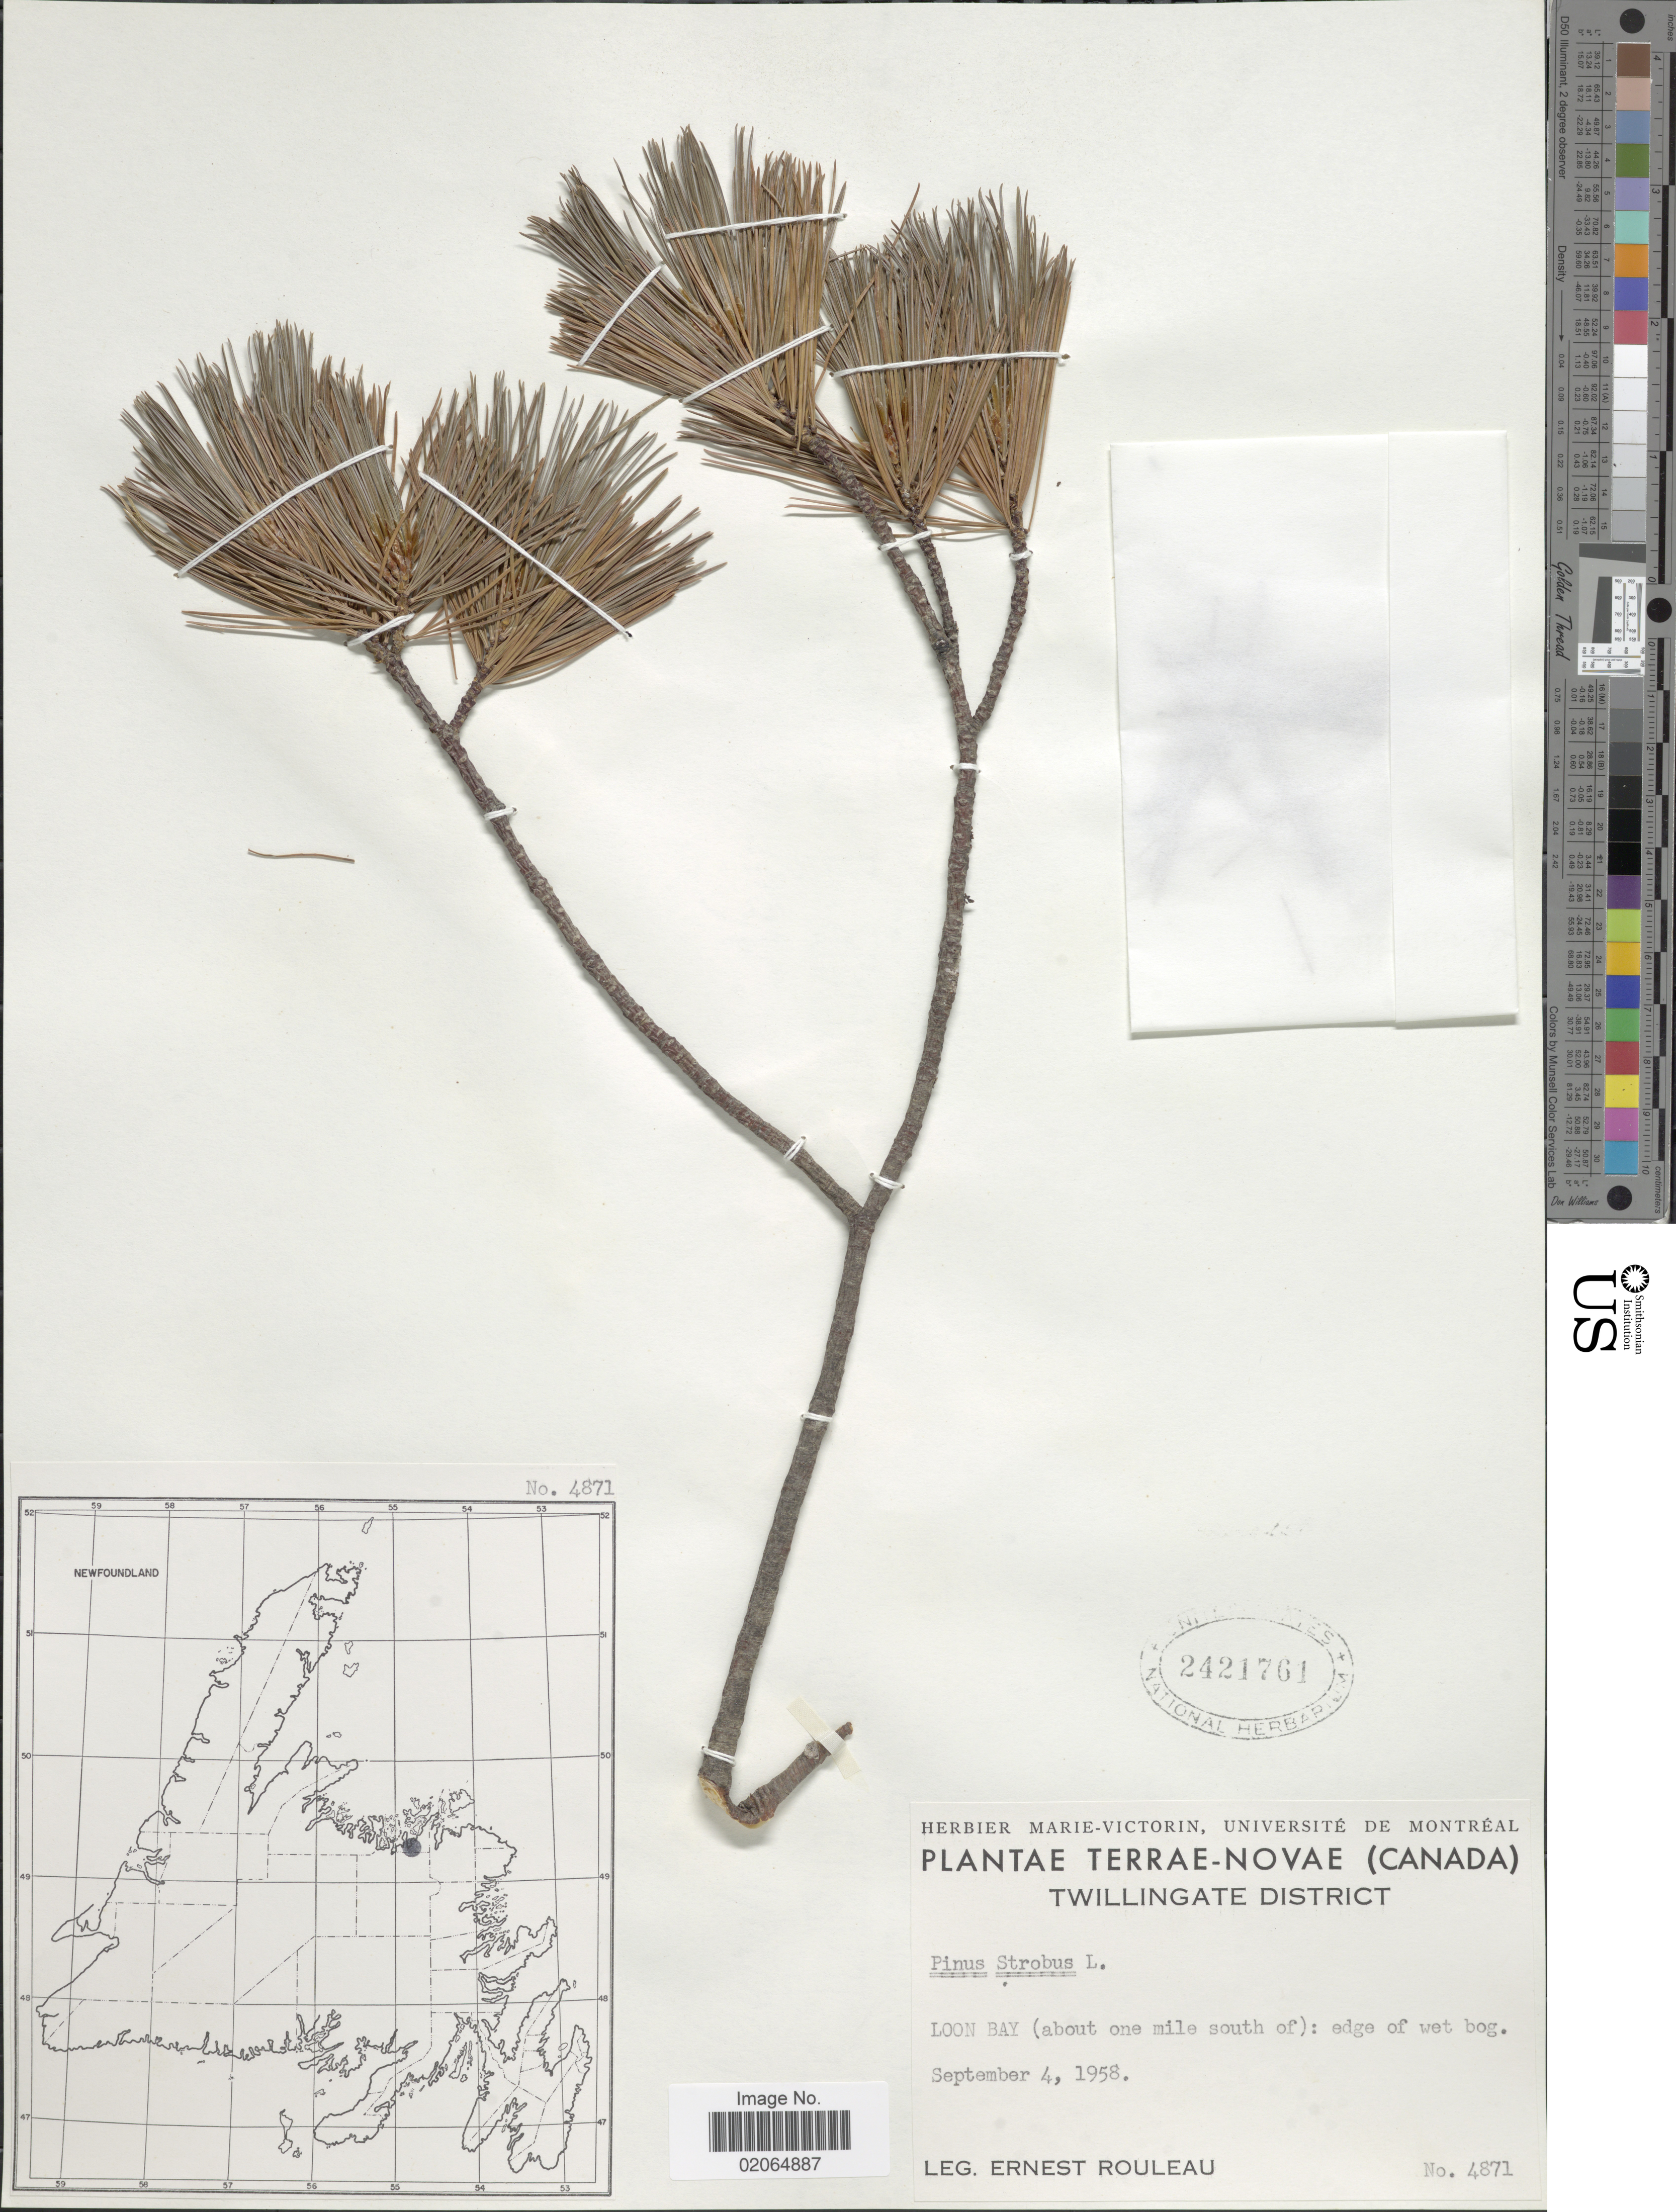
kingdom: Plantae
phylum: Tracheophyta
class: Pinopsida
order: Pinales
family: Pinaceae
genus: Pinus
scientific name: Pinus strobus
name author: L.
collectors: E. Rouleau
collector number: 4871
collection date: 1958-09-04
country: Canada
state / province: Newfoundland and Labrador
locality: Terrae-Novae, Twillingate District, Loon Bay (about one mile south of)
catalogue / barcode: US 2421761